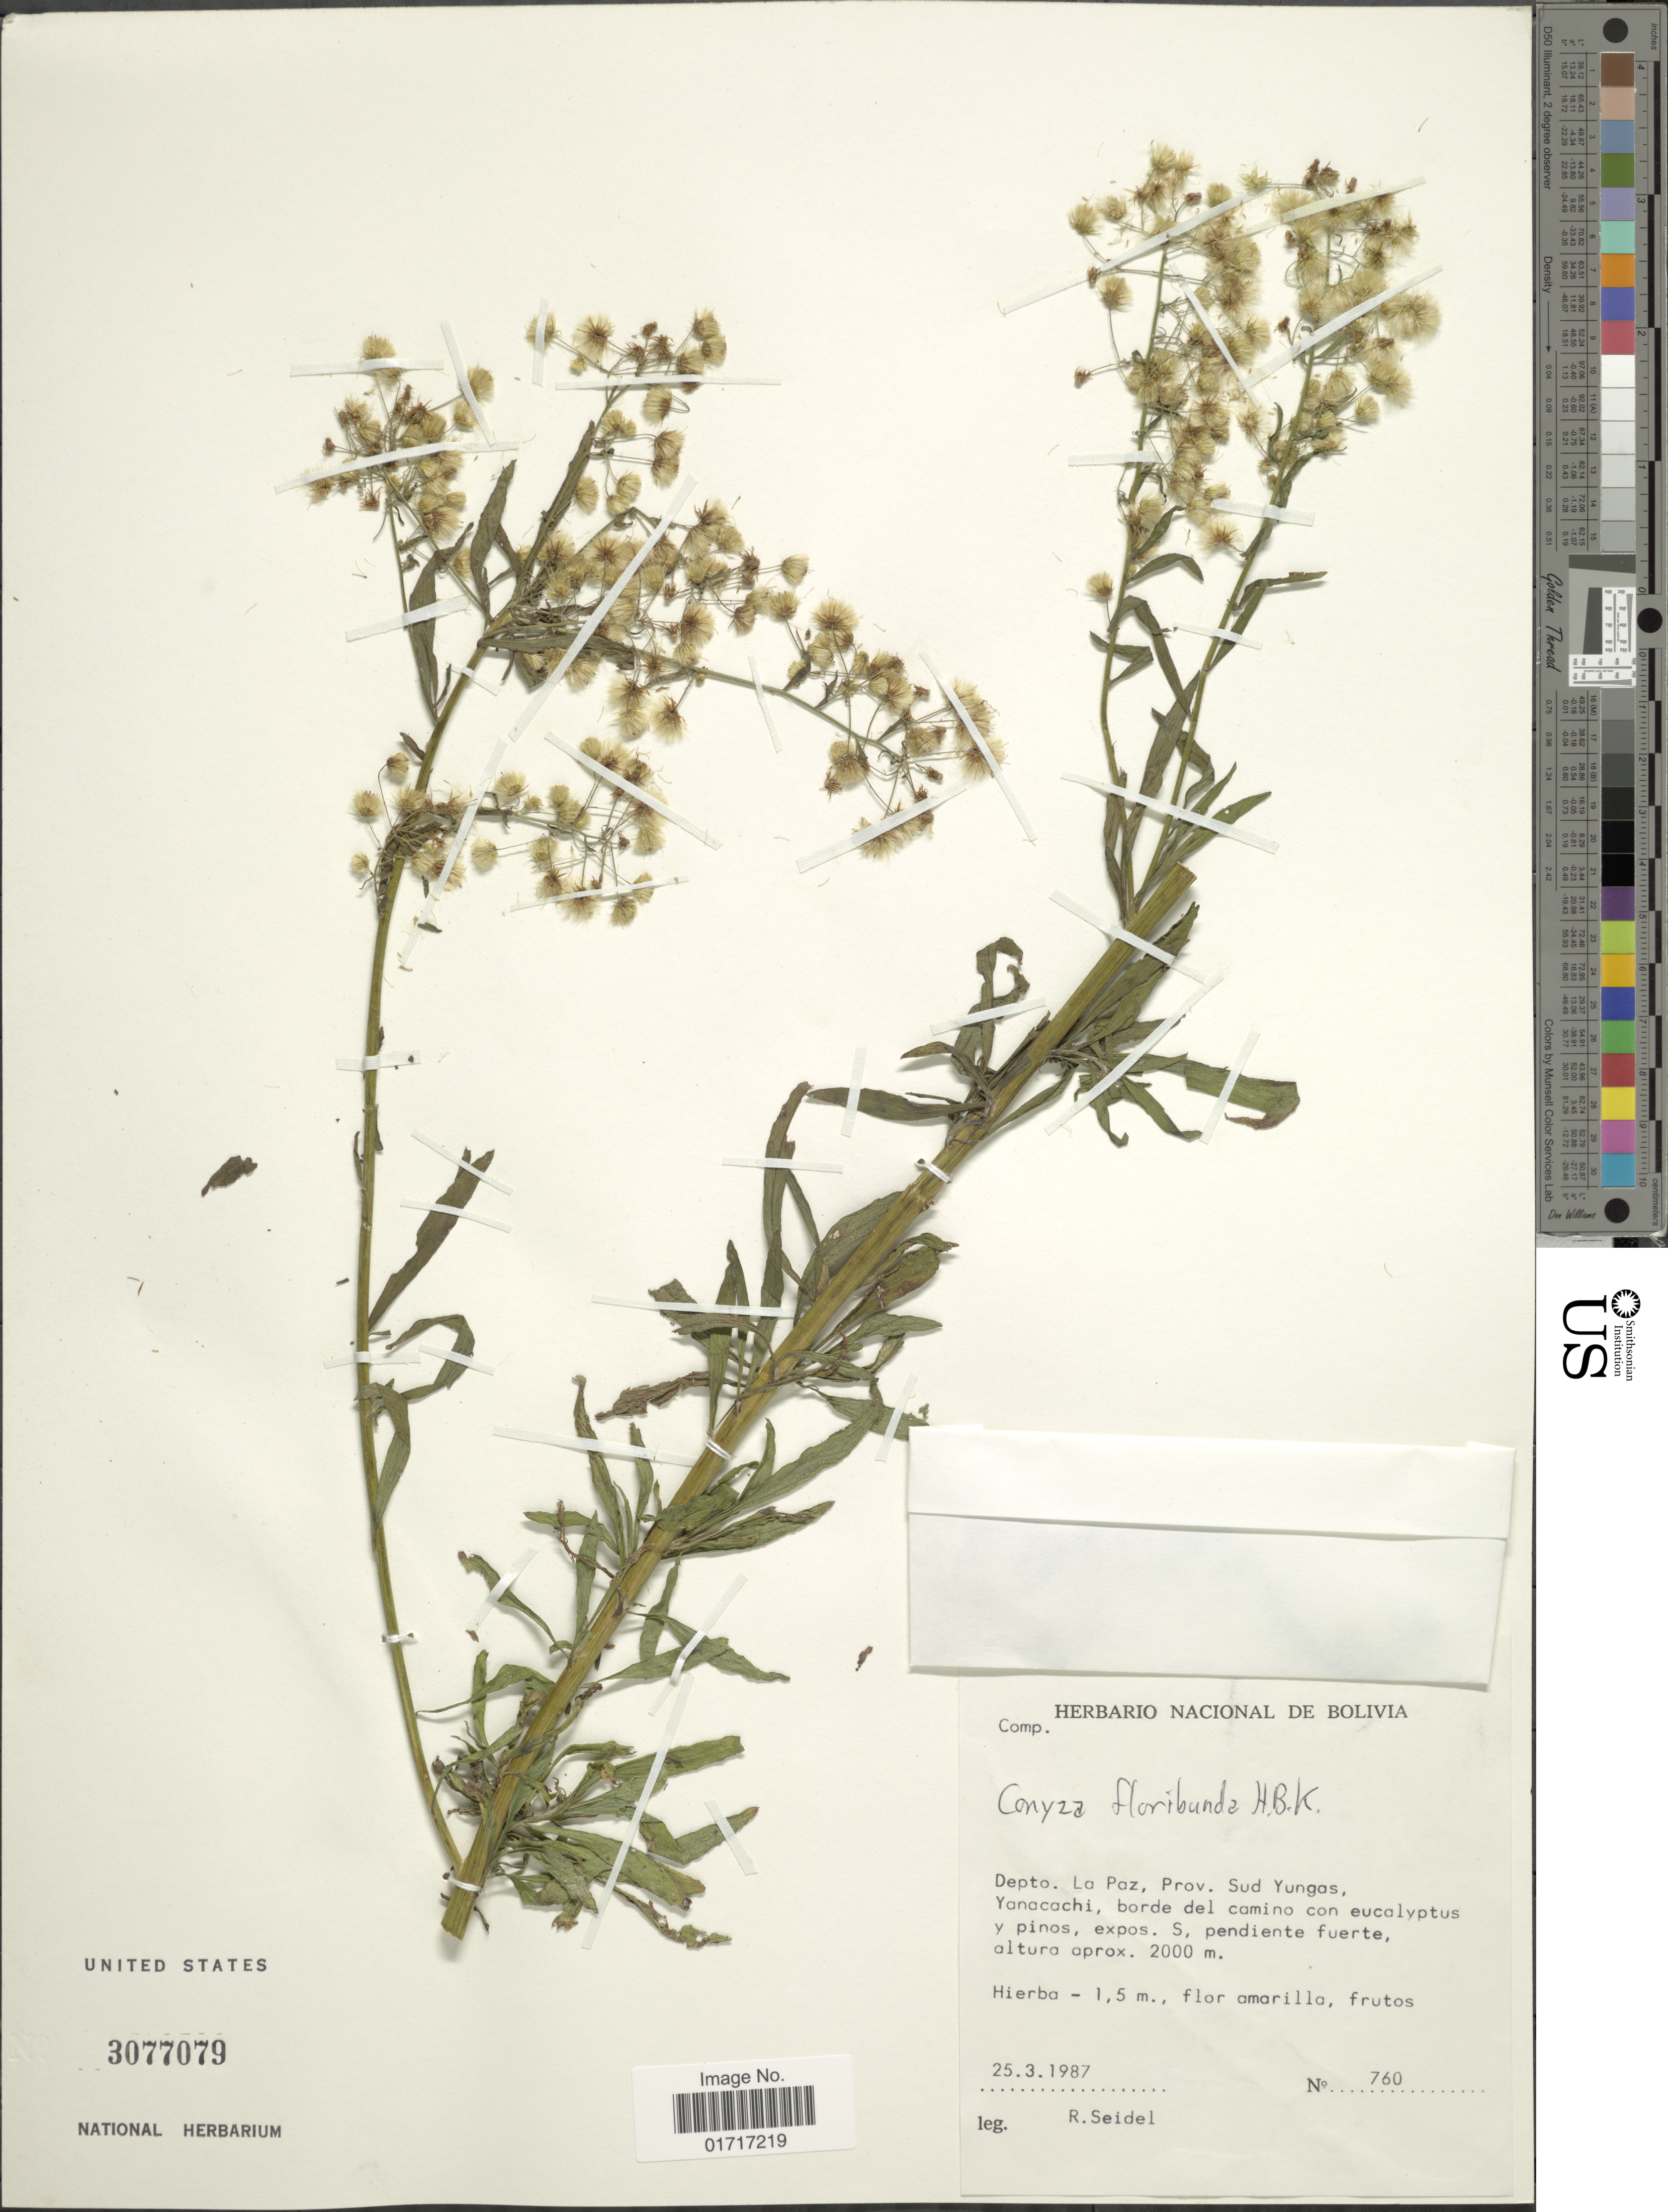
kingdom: Plantae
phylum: Tracheophyta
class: Magnoliopsida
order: Asterales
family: Asteraceae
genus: Conyza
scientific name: Conyza floribunda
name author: Kunth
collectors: R. Seidel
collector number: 760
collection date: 1987-03-25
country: Bolivia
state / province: La Paz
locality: Depto. La Paz, Prov. Sud Yungas. Yanacachi, borde del camino con eucalyptus y pinos.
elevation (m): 2000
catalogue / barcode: US 3077079